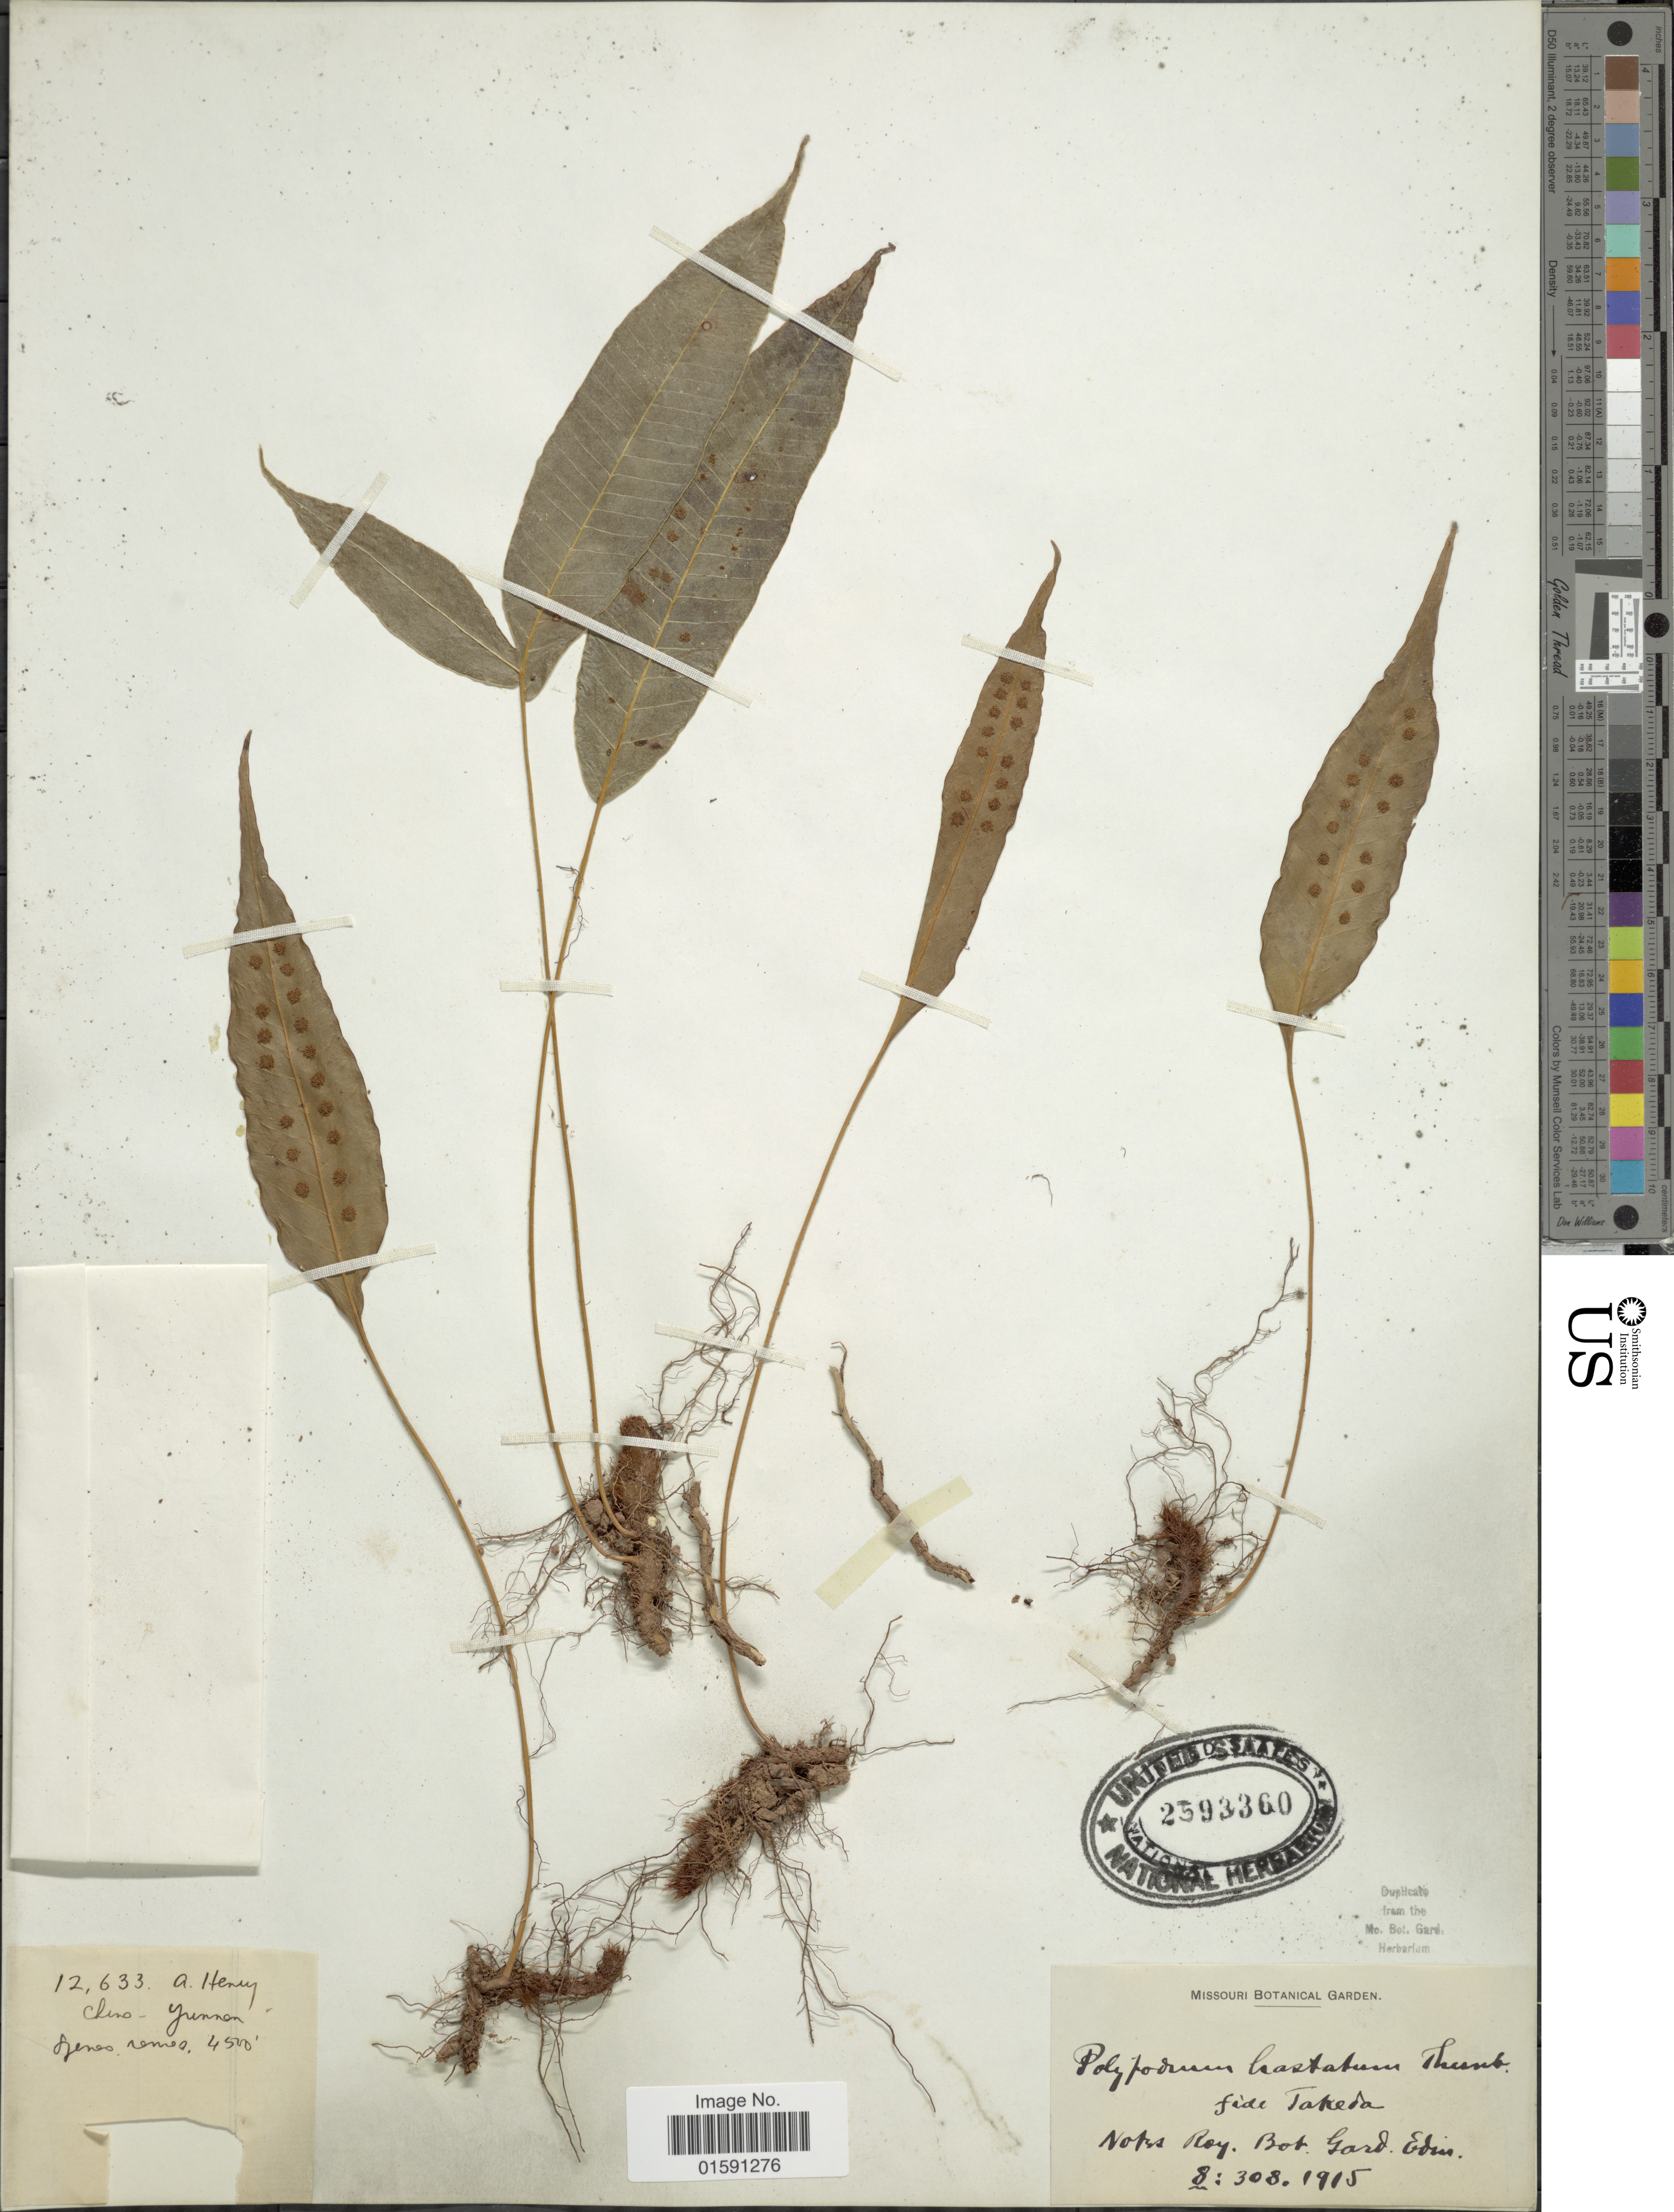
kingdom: Plantae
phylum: Tracheophyta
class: Polypodiopsida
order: Polypodiales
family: Polypodiaceae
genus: Selliguea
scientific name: Selliguea hastata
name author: (Thunb.) Fraser-Jenk.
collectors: A. Henry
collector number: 12633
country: China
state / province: Yunnan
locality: Szemao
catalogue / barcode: US 2593360